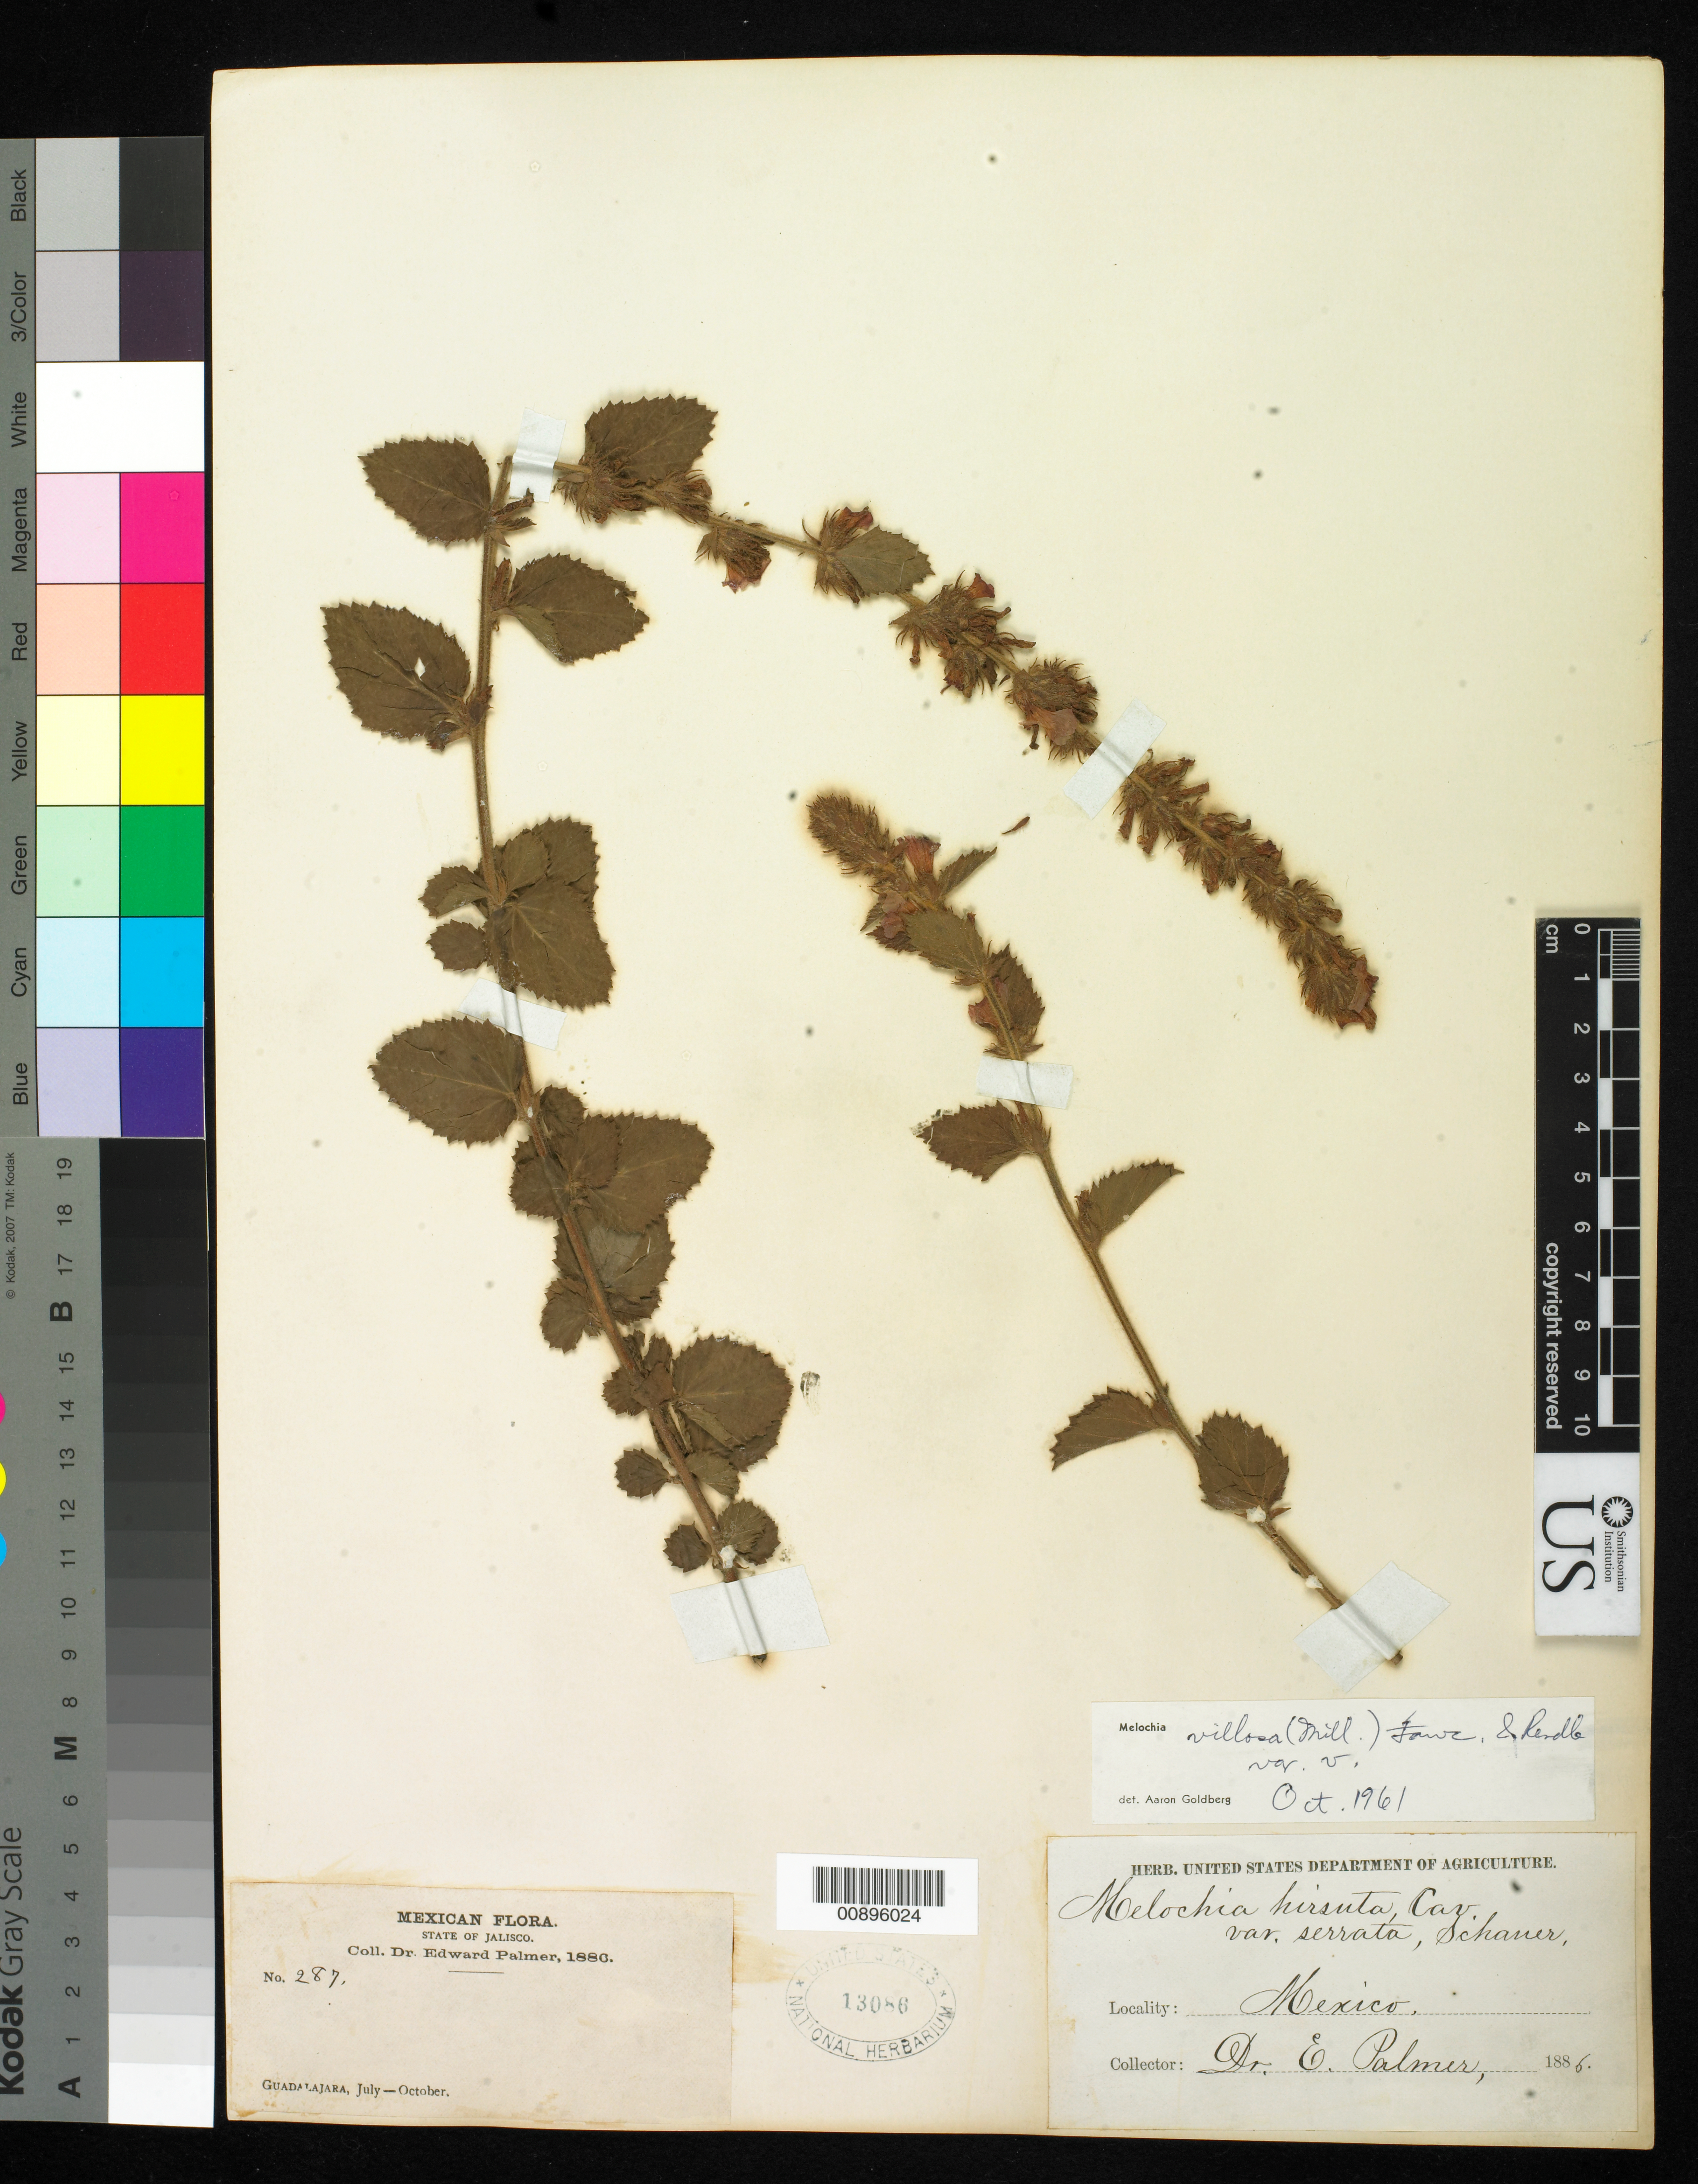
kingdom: Plantae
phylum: Tracheophyta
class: Magnoliopsida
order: Malvales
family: Malvaceae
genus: Melochia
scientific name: Melochia spicata var. spicata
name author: (L.) Fryxell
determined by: Dorr, L. J., (BOT), Smithsonian Institution - National Museum of Natural History (UNITED STATES)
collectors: E. Palmer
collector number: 287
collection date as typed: Jul 1886 to -- Oct 1886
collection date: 1886-07/1886-10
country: Mexico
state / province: Jalisco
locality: Guadalajara, Jalisco.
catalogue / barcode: US 13086